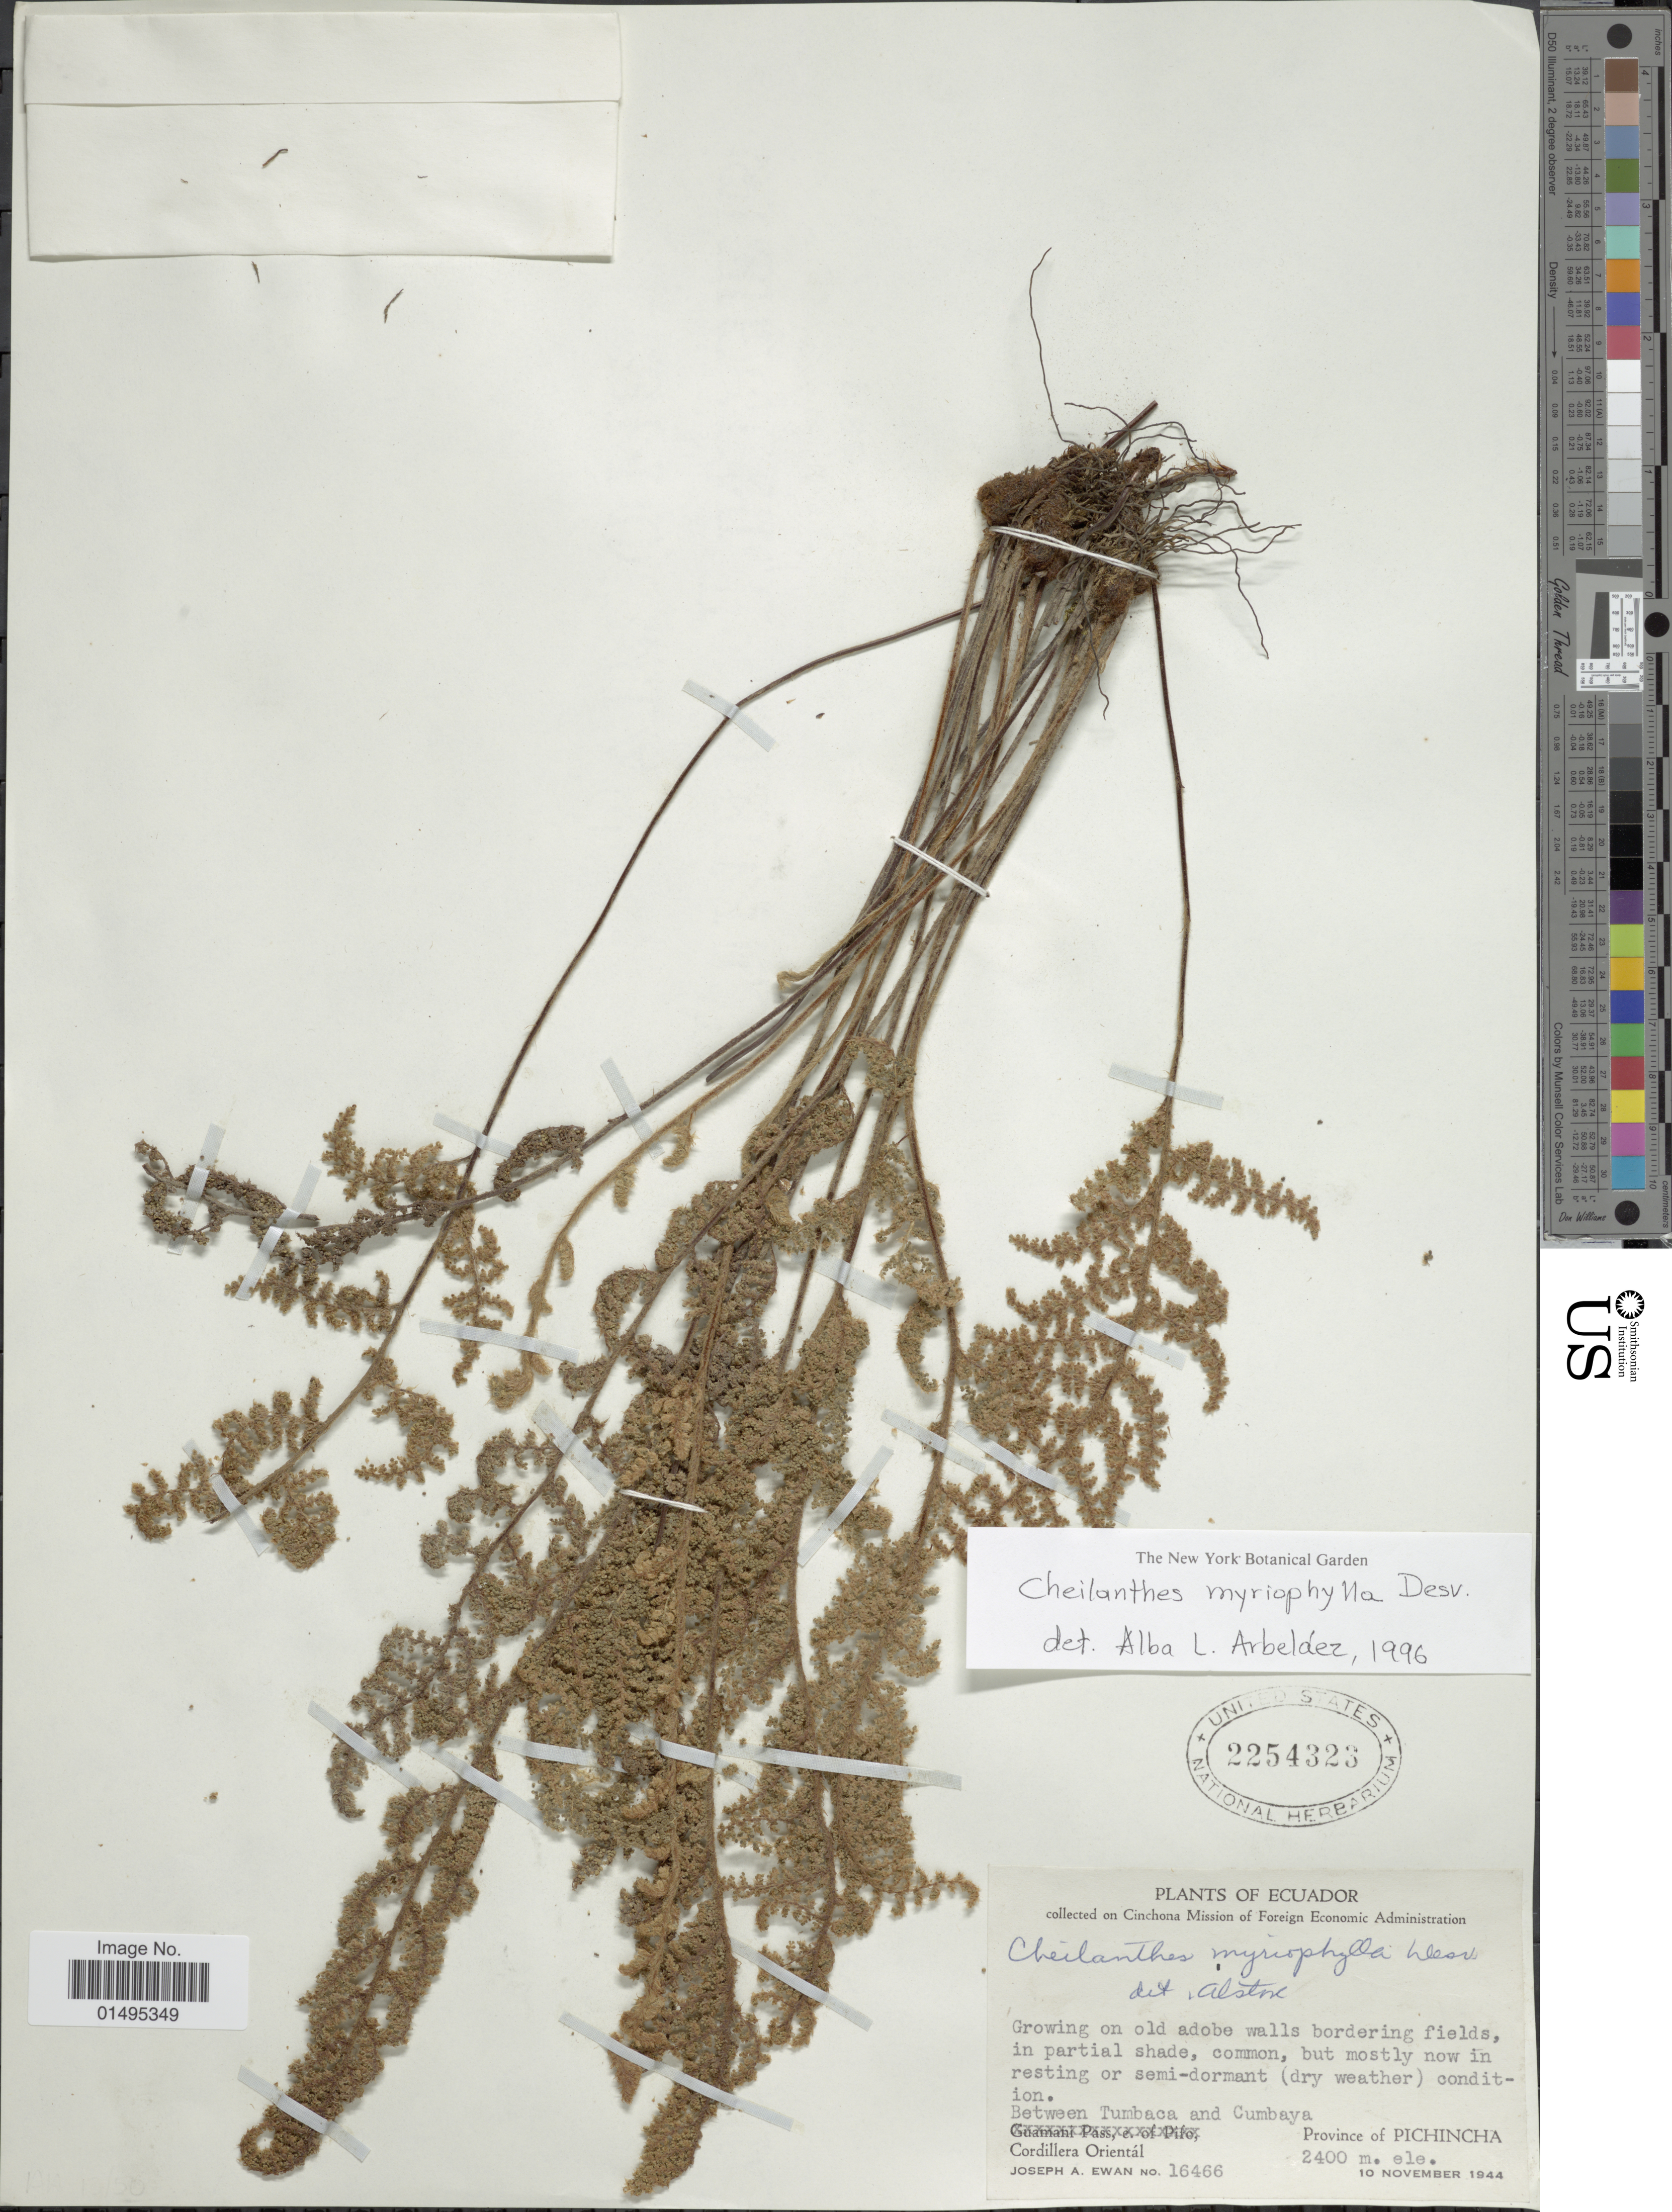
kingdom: Plantae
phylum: Tracheophyta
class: Polypodiopsida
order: Polypodiales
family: Pteridaceae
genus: Myriopteris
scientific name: Myriopteris myriophylla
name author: (Desv.) J. Sm.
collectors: J. A. Ewan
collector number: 16466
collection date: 1944-11-10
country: Ecuador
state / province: Pichincha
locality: Ecuador, Between Tumbaca and Cumbaya, Cordillera Oriental, Province of Pichincha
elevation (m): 2400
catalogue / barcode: US 2254323